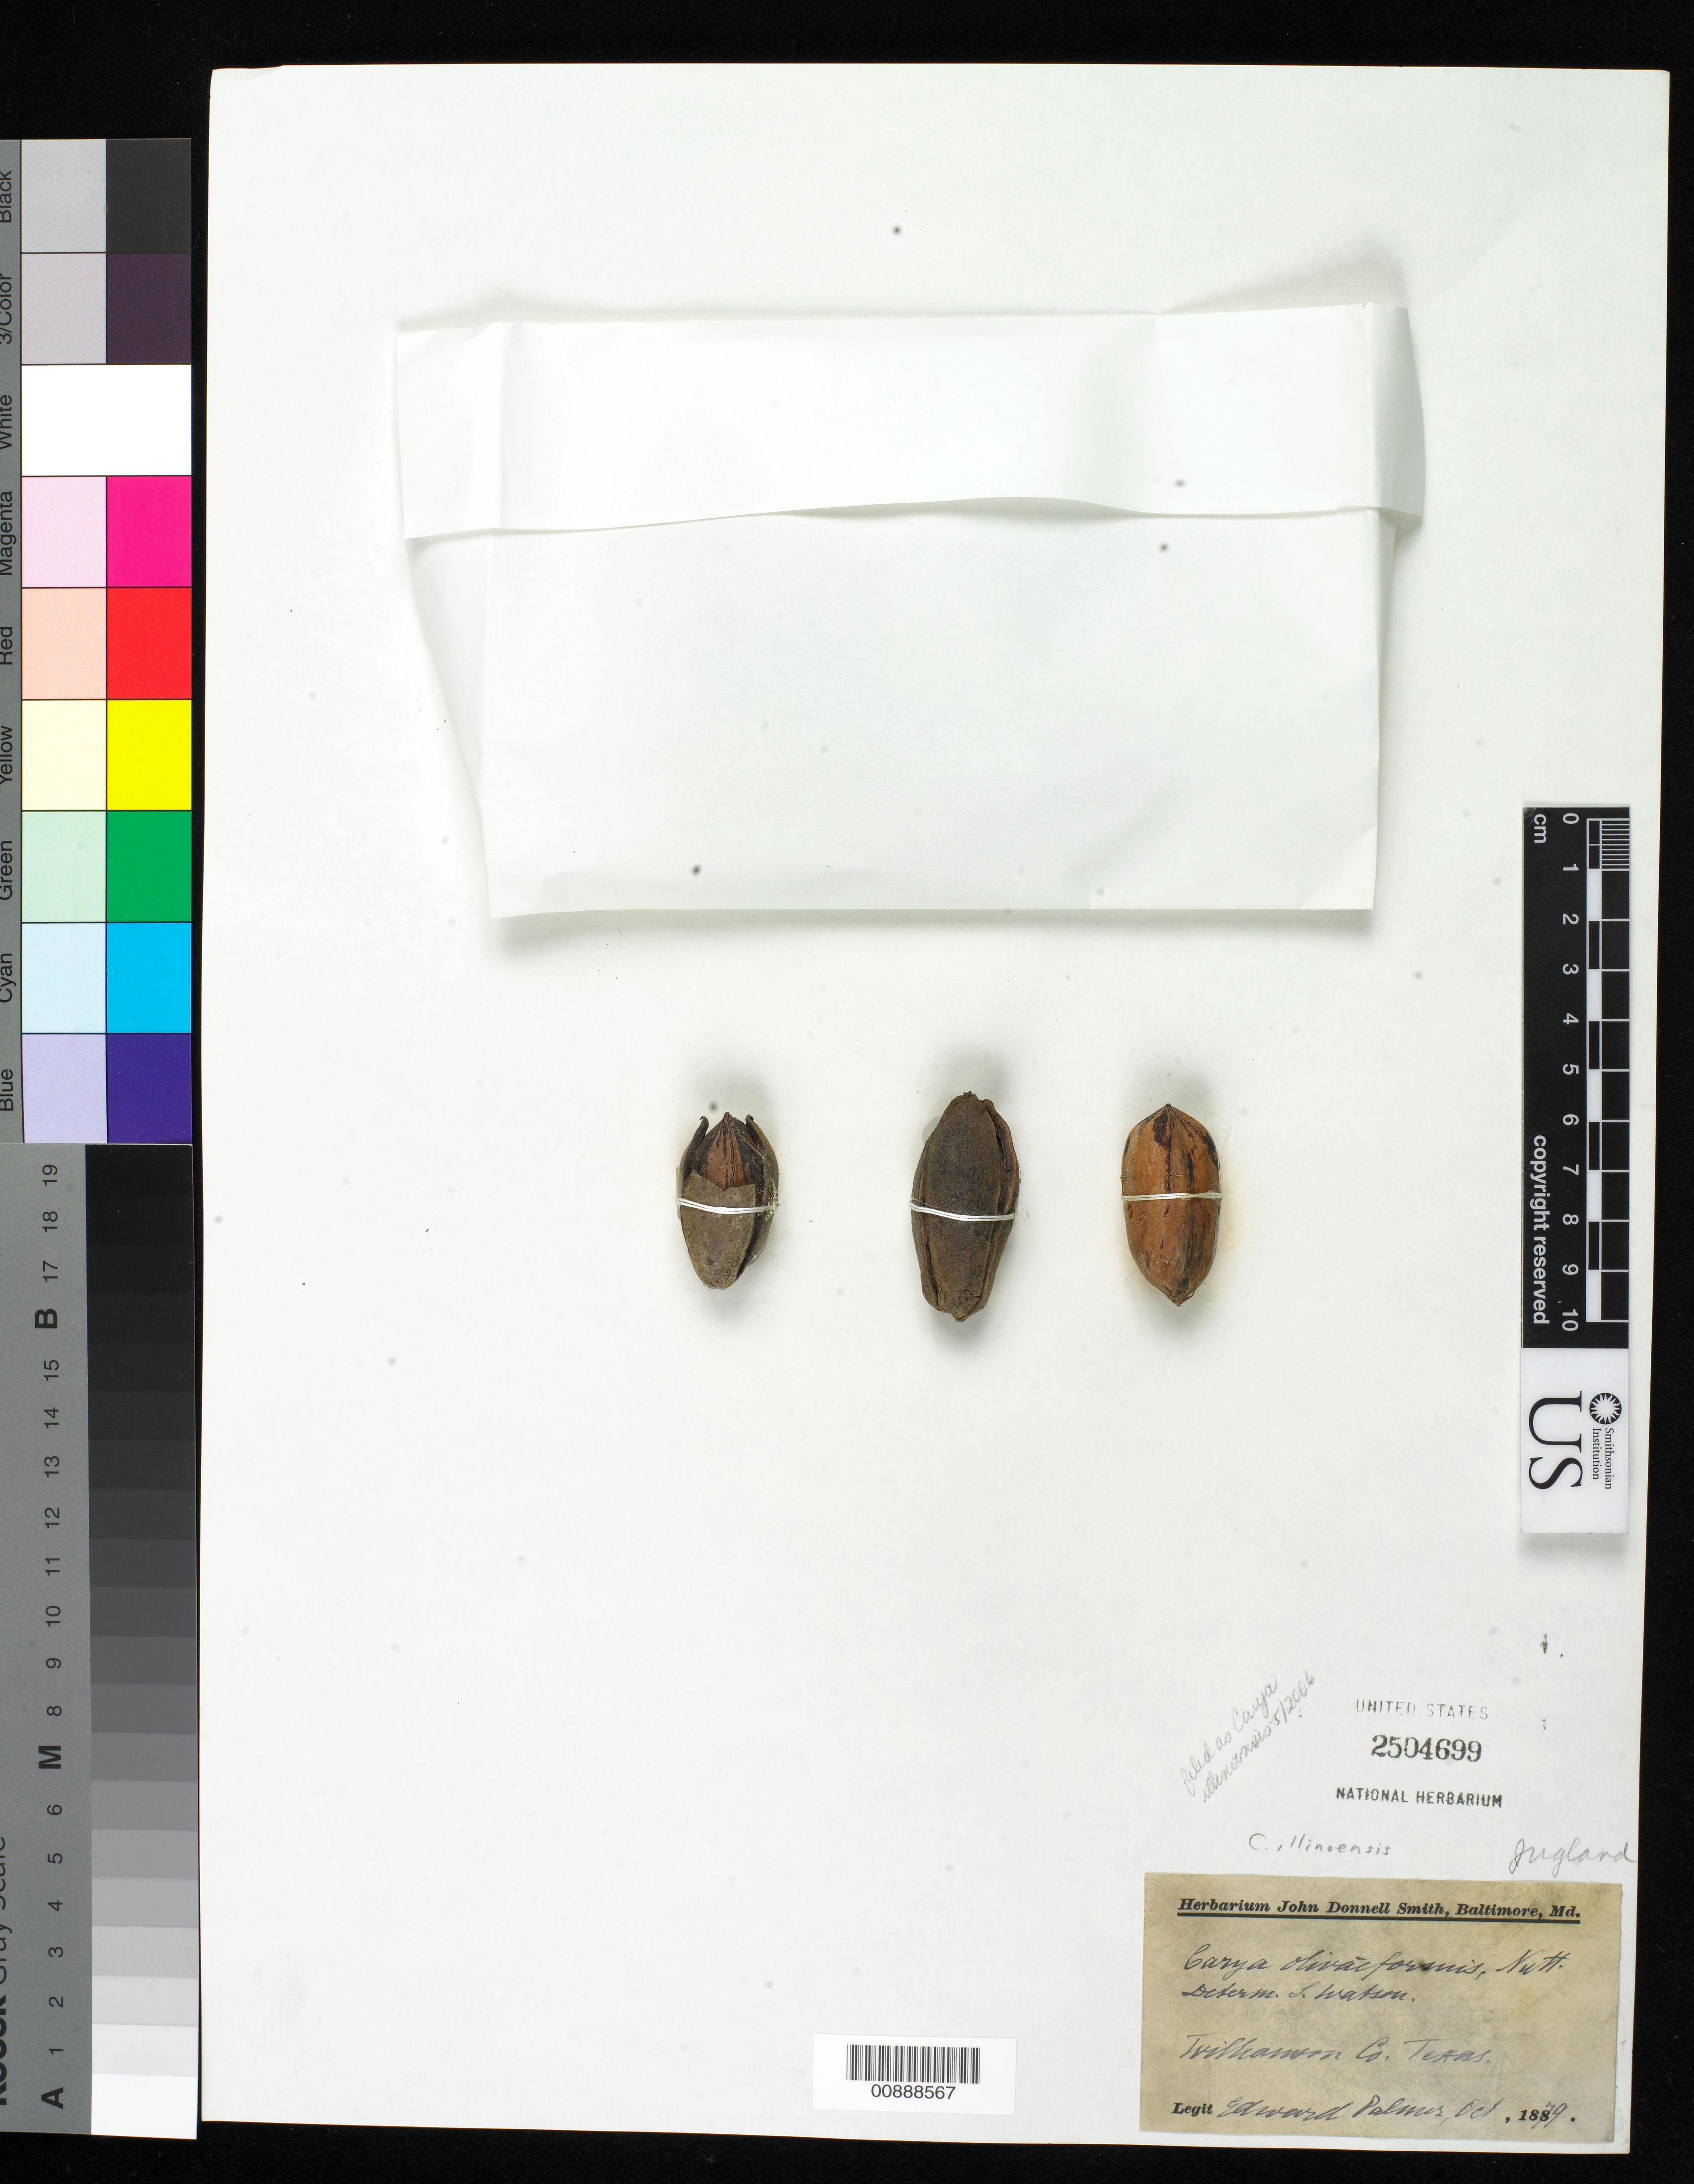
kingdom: Plantae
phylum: Tracheophyta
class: Magnoliopsida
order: Fagales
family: Juglandaceae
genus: Carya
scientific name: Carya illinoinensis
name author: (Wangenh.) K. Koch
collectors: E. Palmer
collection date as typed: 1879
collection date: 1879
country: United States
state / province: Texas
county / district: Williamson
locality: Williamson County, Texas.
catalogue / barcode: US 2504699